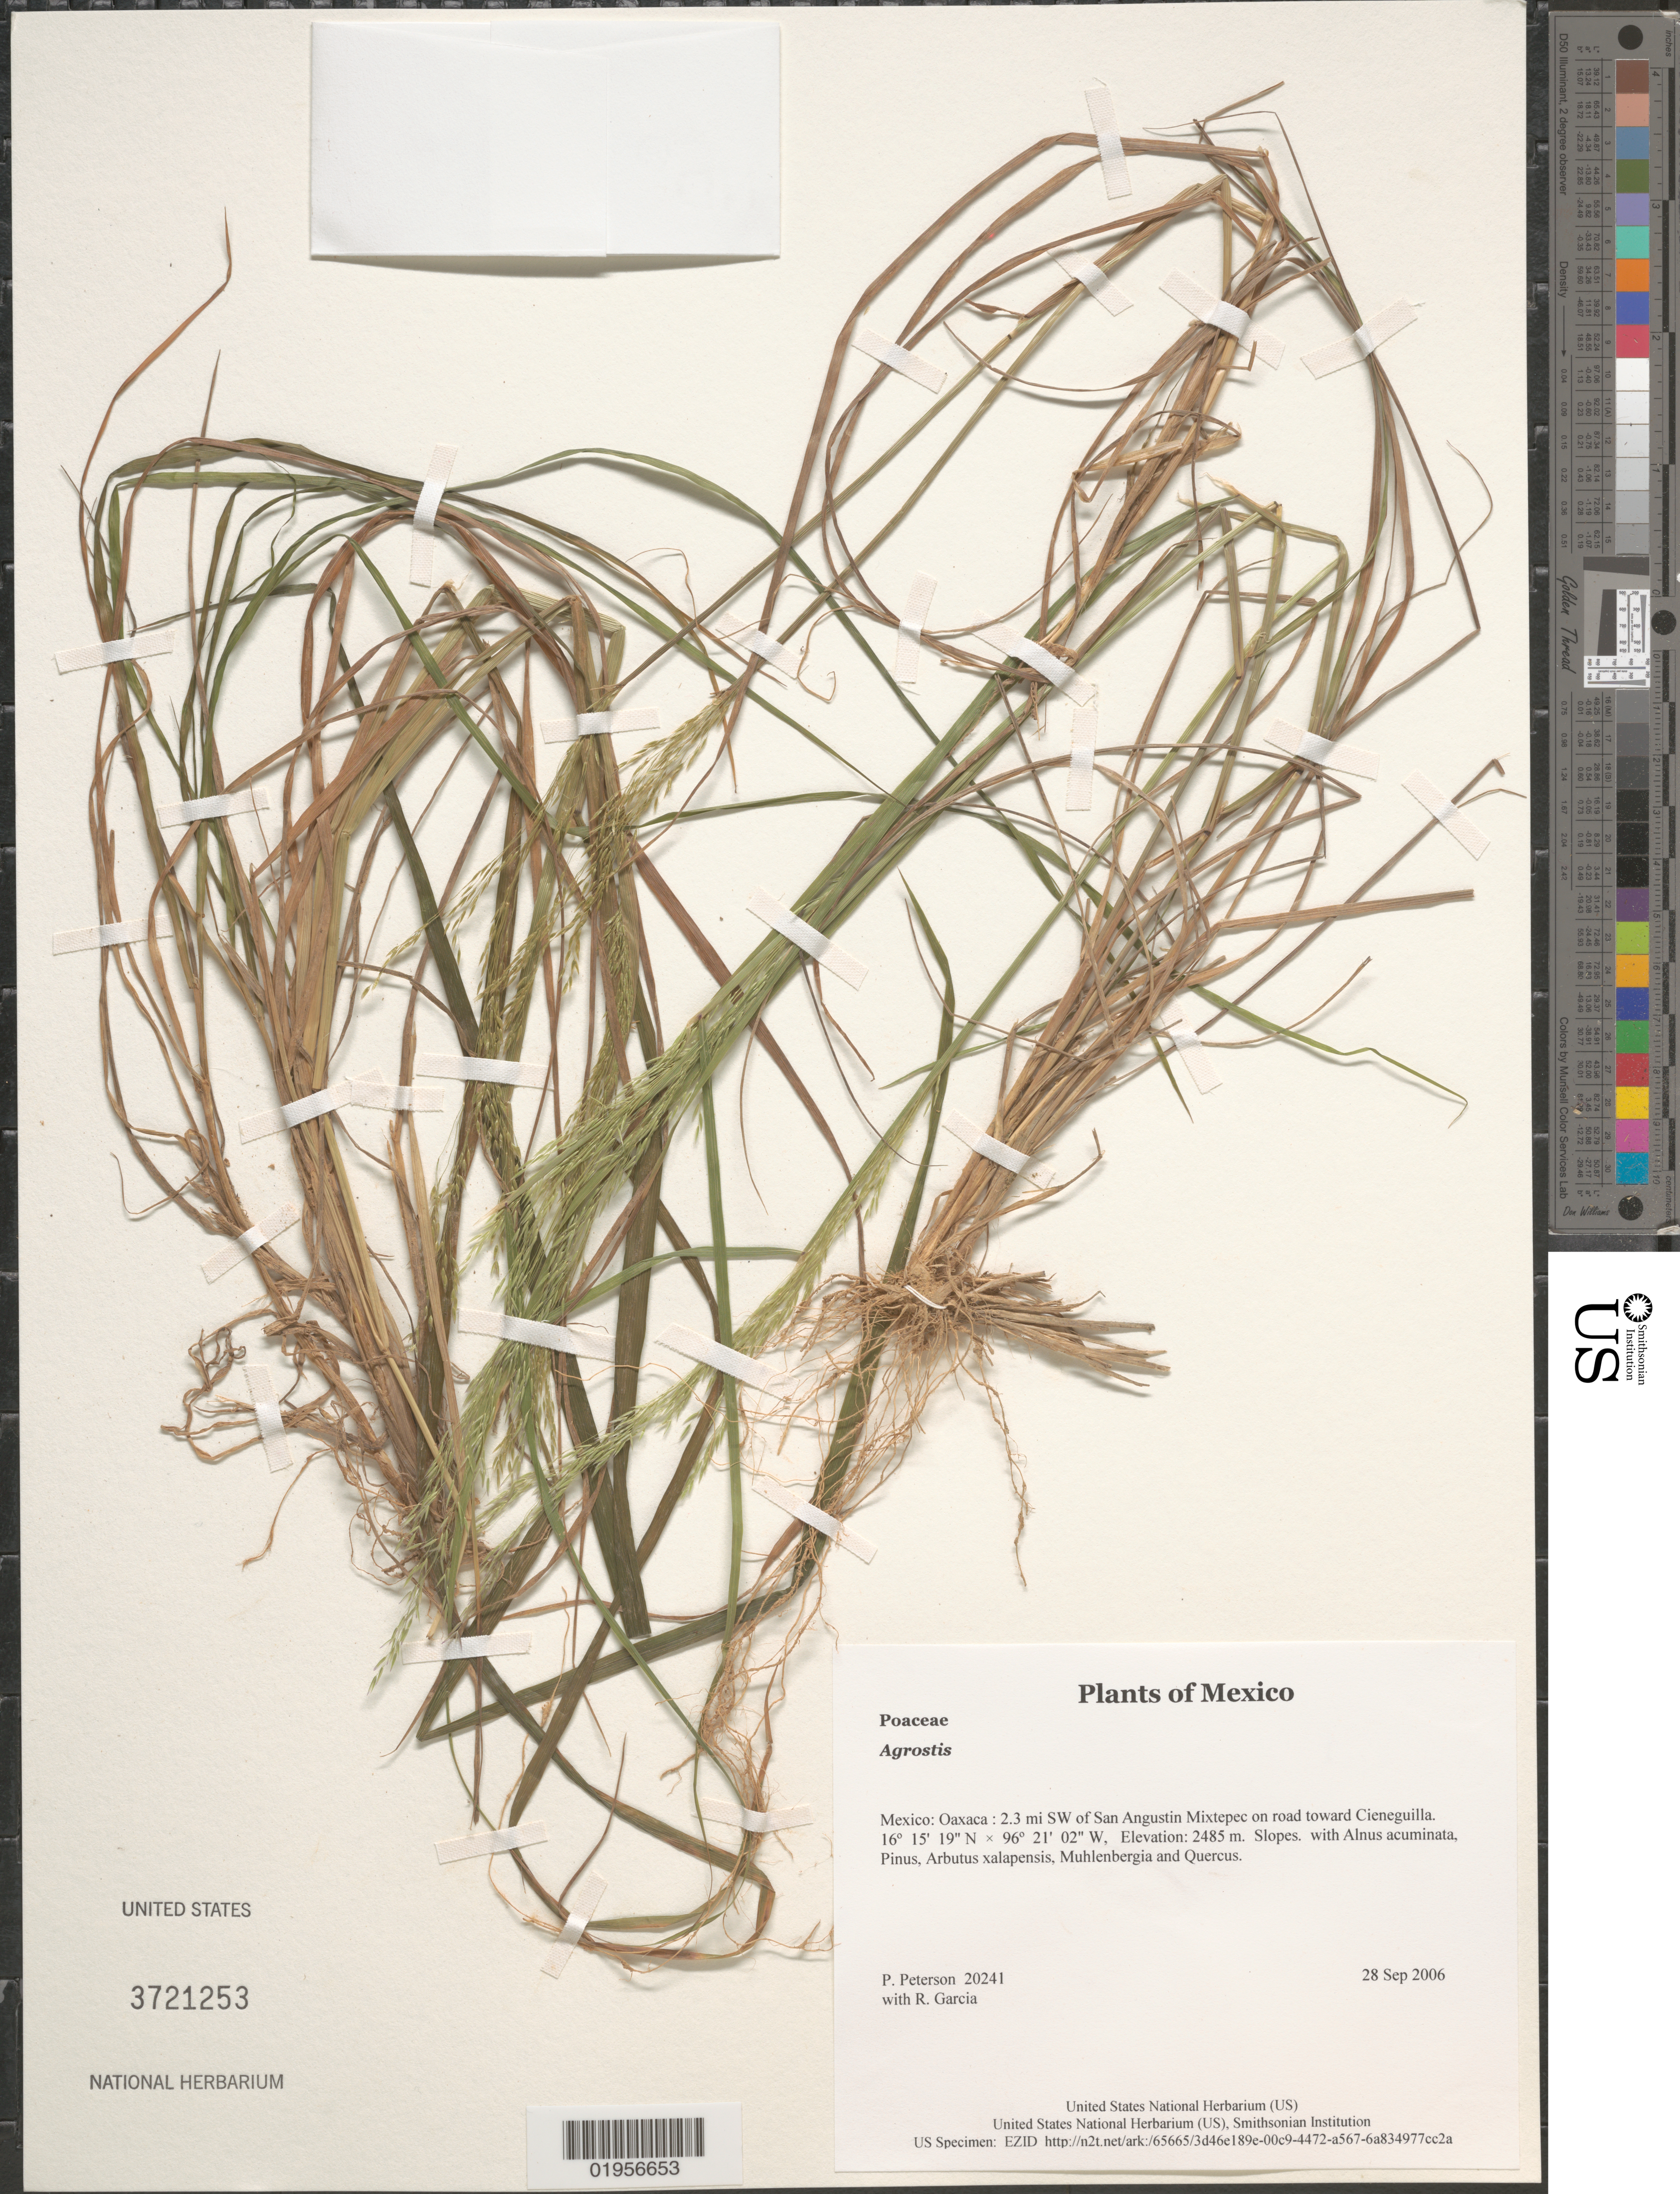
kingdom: Plantae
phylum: Tracheophyta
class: Liliopsida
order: Poales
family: Poaceae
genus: Agrostis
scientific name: Agrostis sp.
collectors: P. M. Peterson & R. Garcia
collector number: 20241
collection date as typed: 28 Sep 2006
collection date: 2006-09-28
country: Mexico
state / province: Oaxaca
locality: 2.3 mi SW of San Angustin Mixtepec on road toward Cieneguilla.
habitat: Slopes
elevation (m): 2485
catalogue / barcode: US 3721253